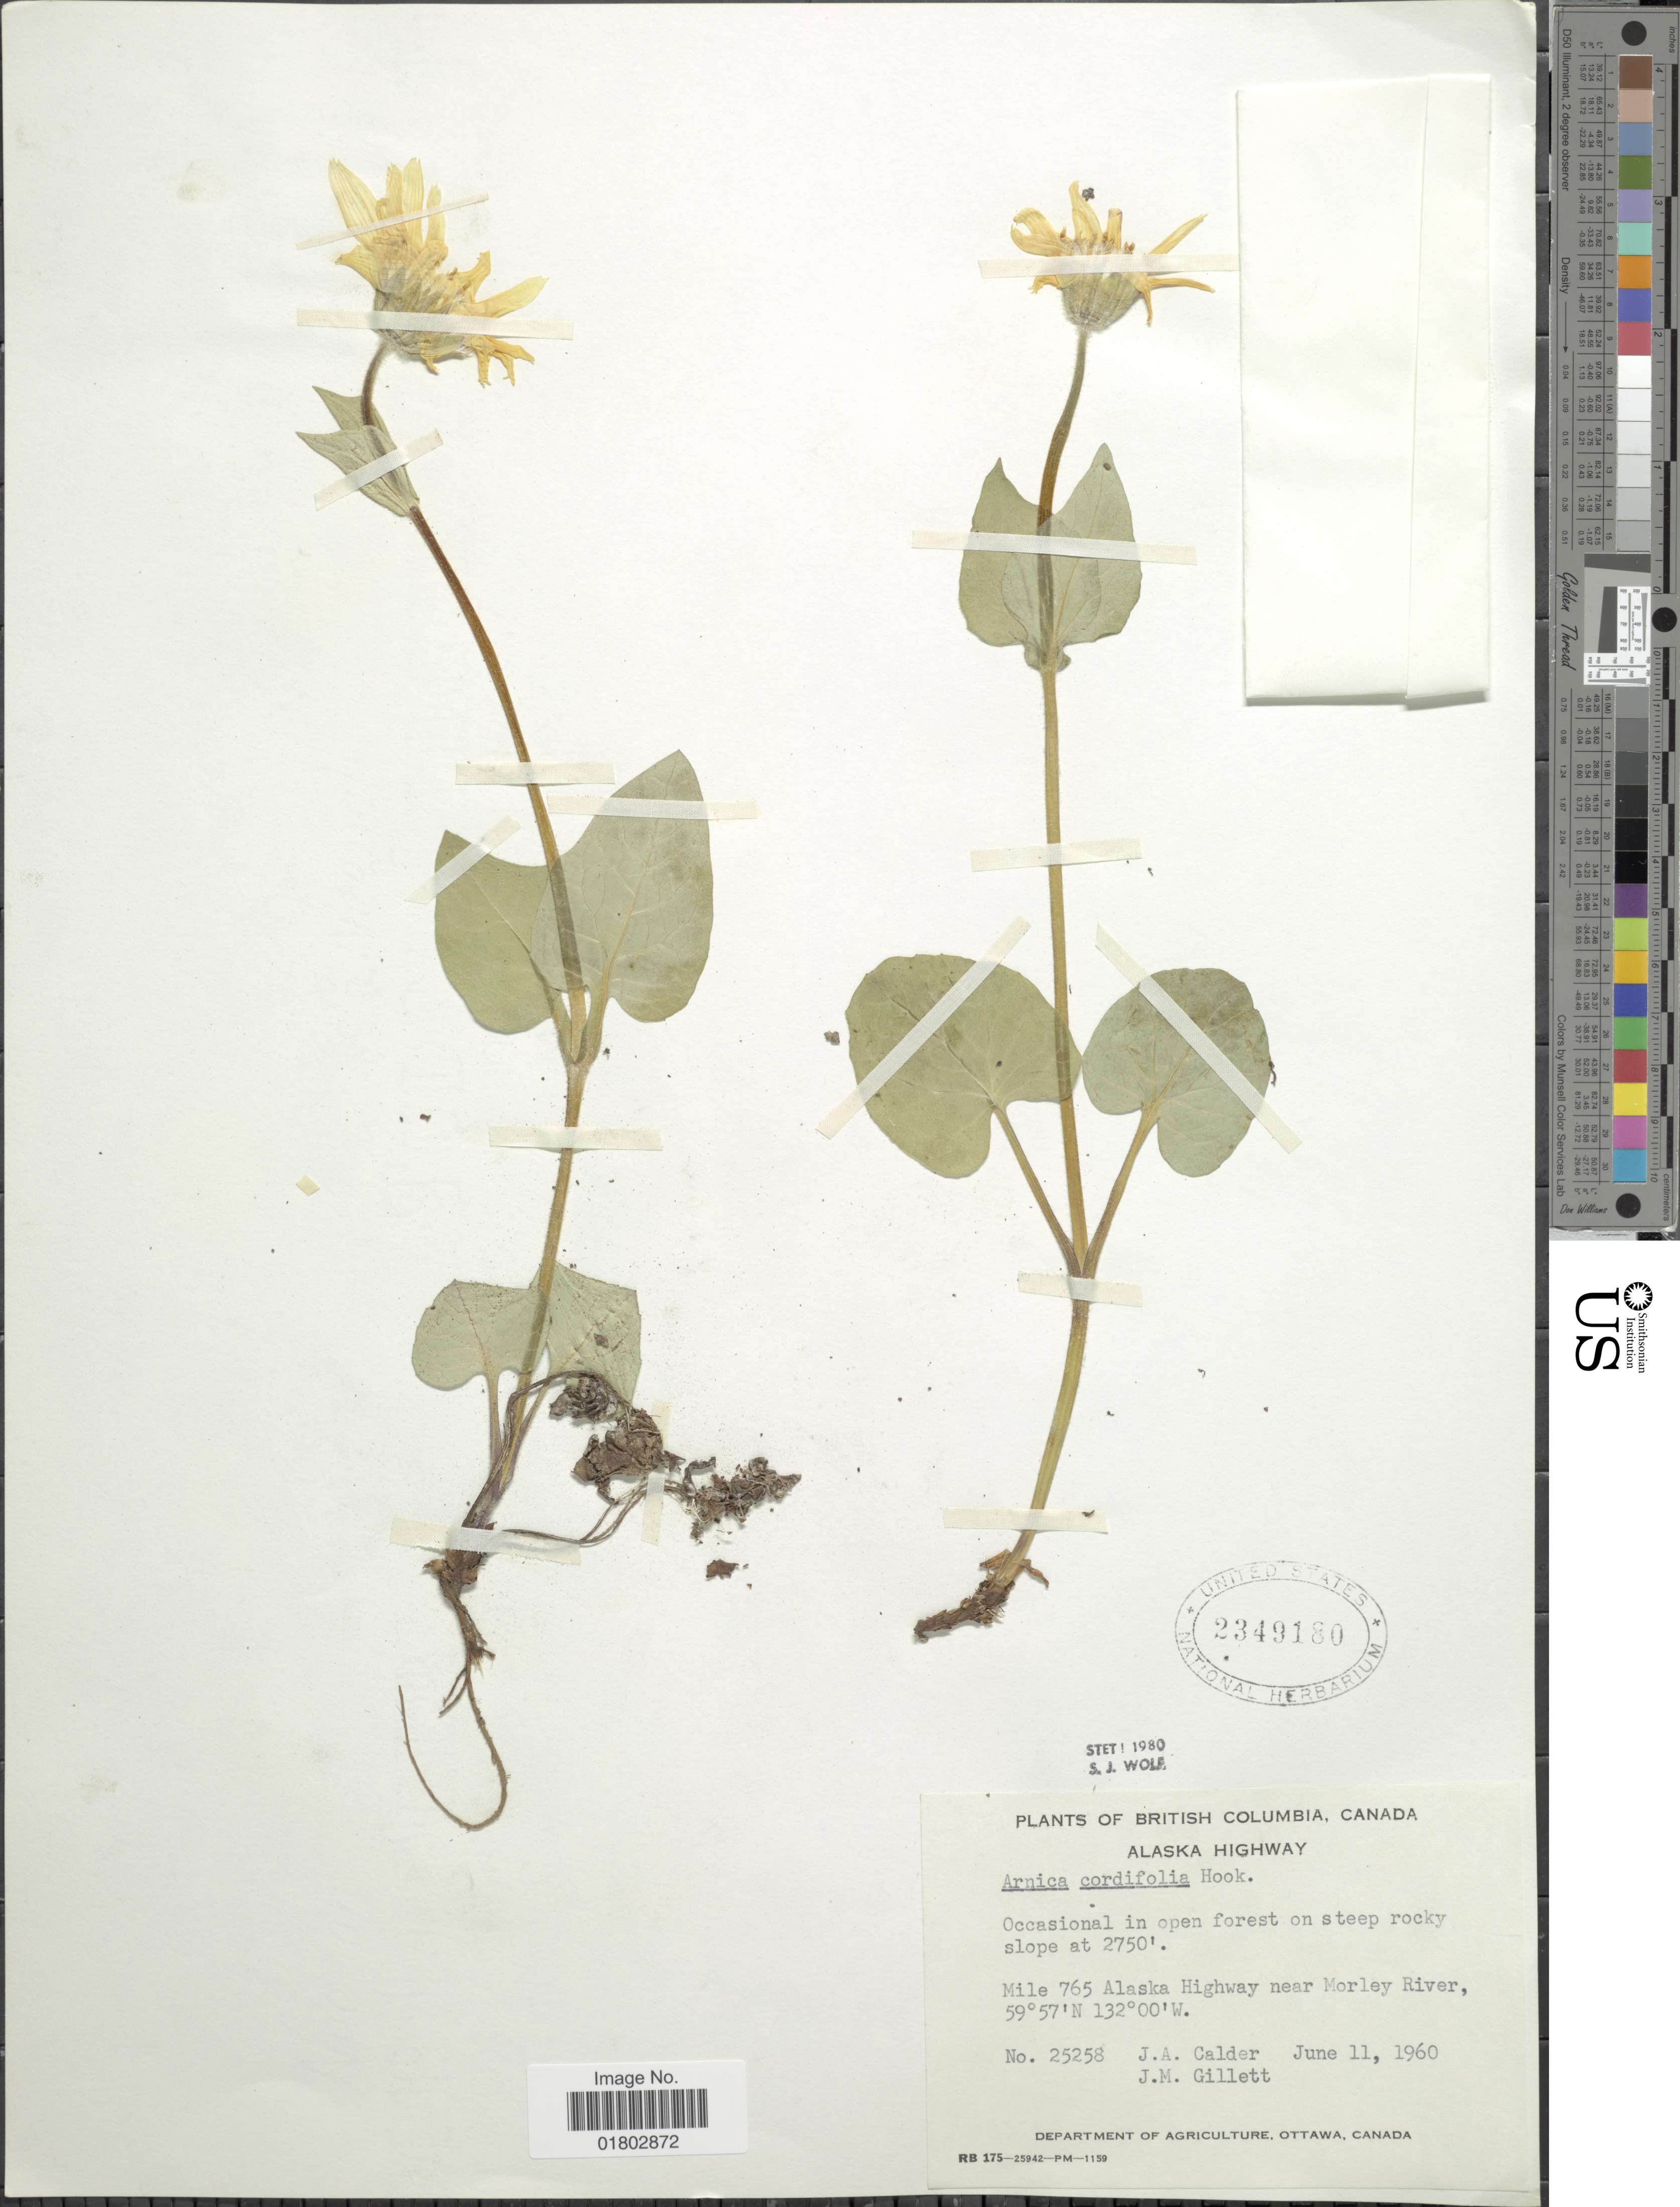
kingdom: Plantae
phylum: Tracheophyta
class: Magnoliopsida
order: Asterales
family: Asteraceae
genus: Arnica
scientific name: Arnica cordifolia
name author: Hook.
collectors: J. A. Calder & J. M. Gillett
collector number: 25258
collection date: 1960-06-11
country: Canada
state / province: British Columbia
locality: Alaska Highway, Occasional in open forest on a steep rocky slope, Mile 765 Alaska Highway near Morley River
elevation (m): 838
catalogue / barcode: US 2349180